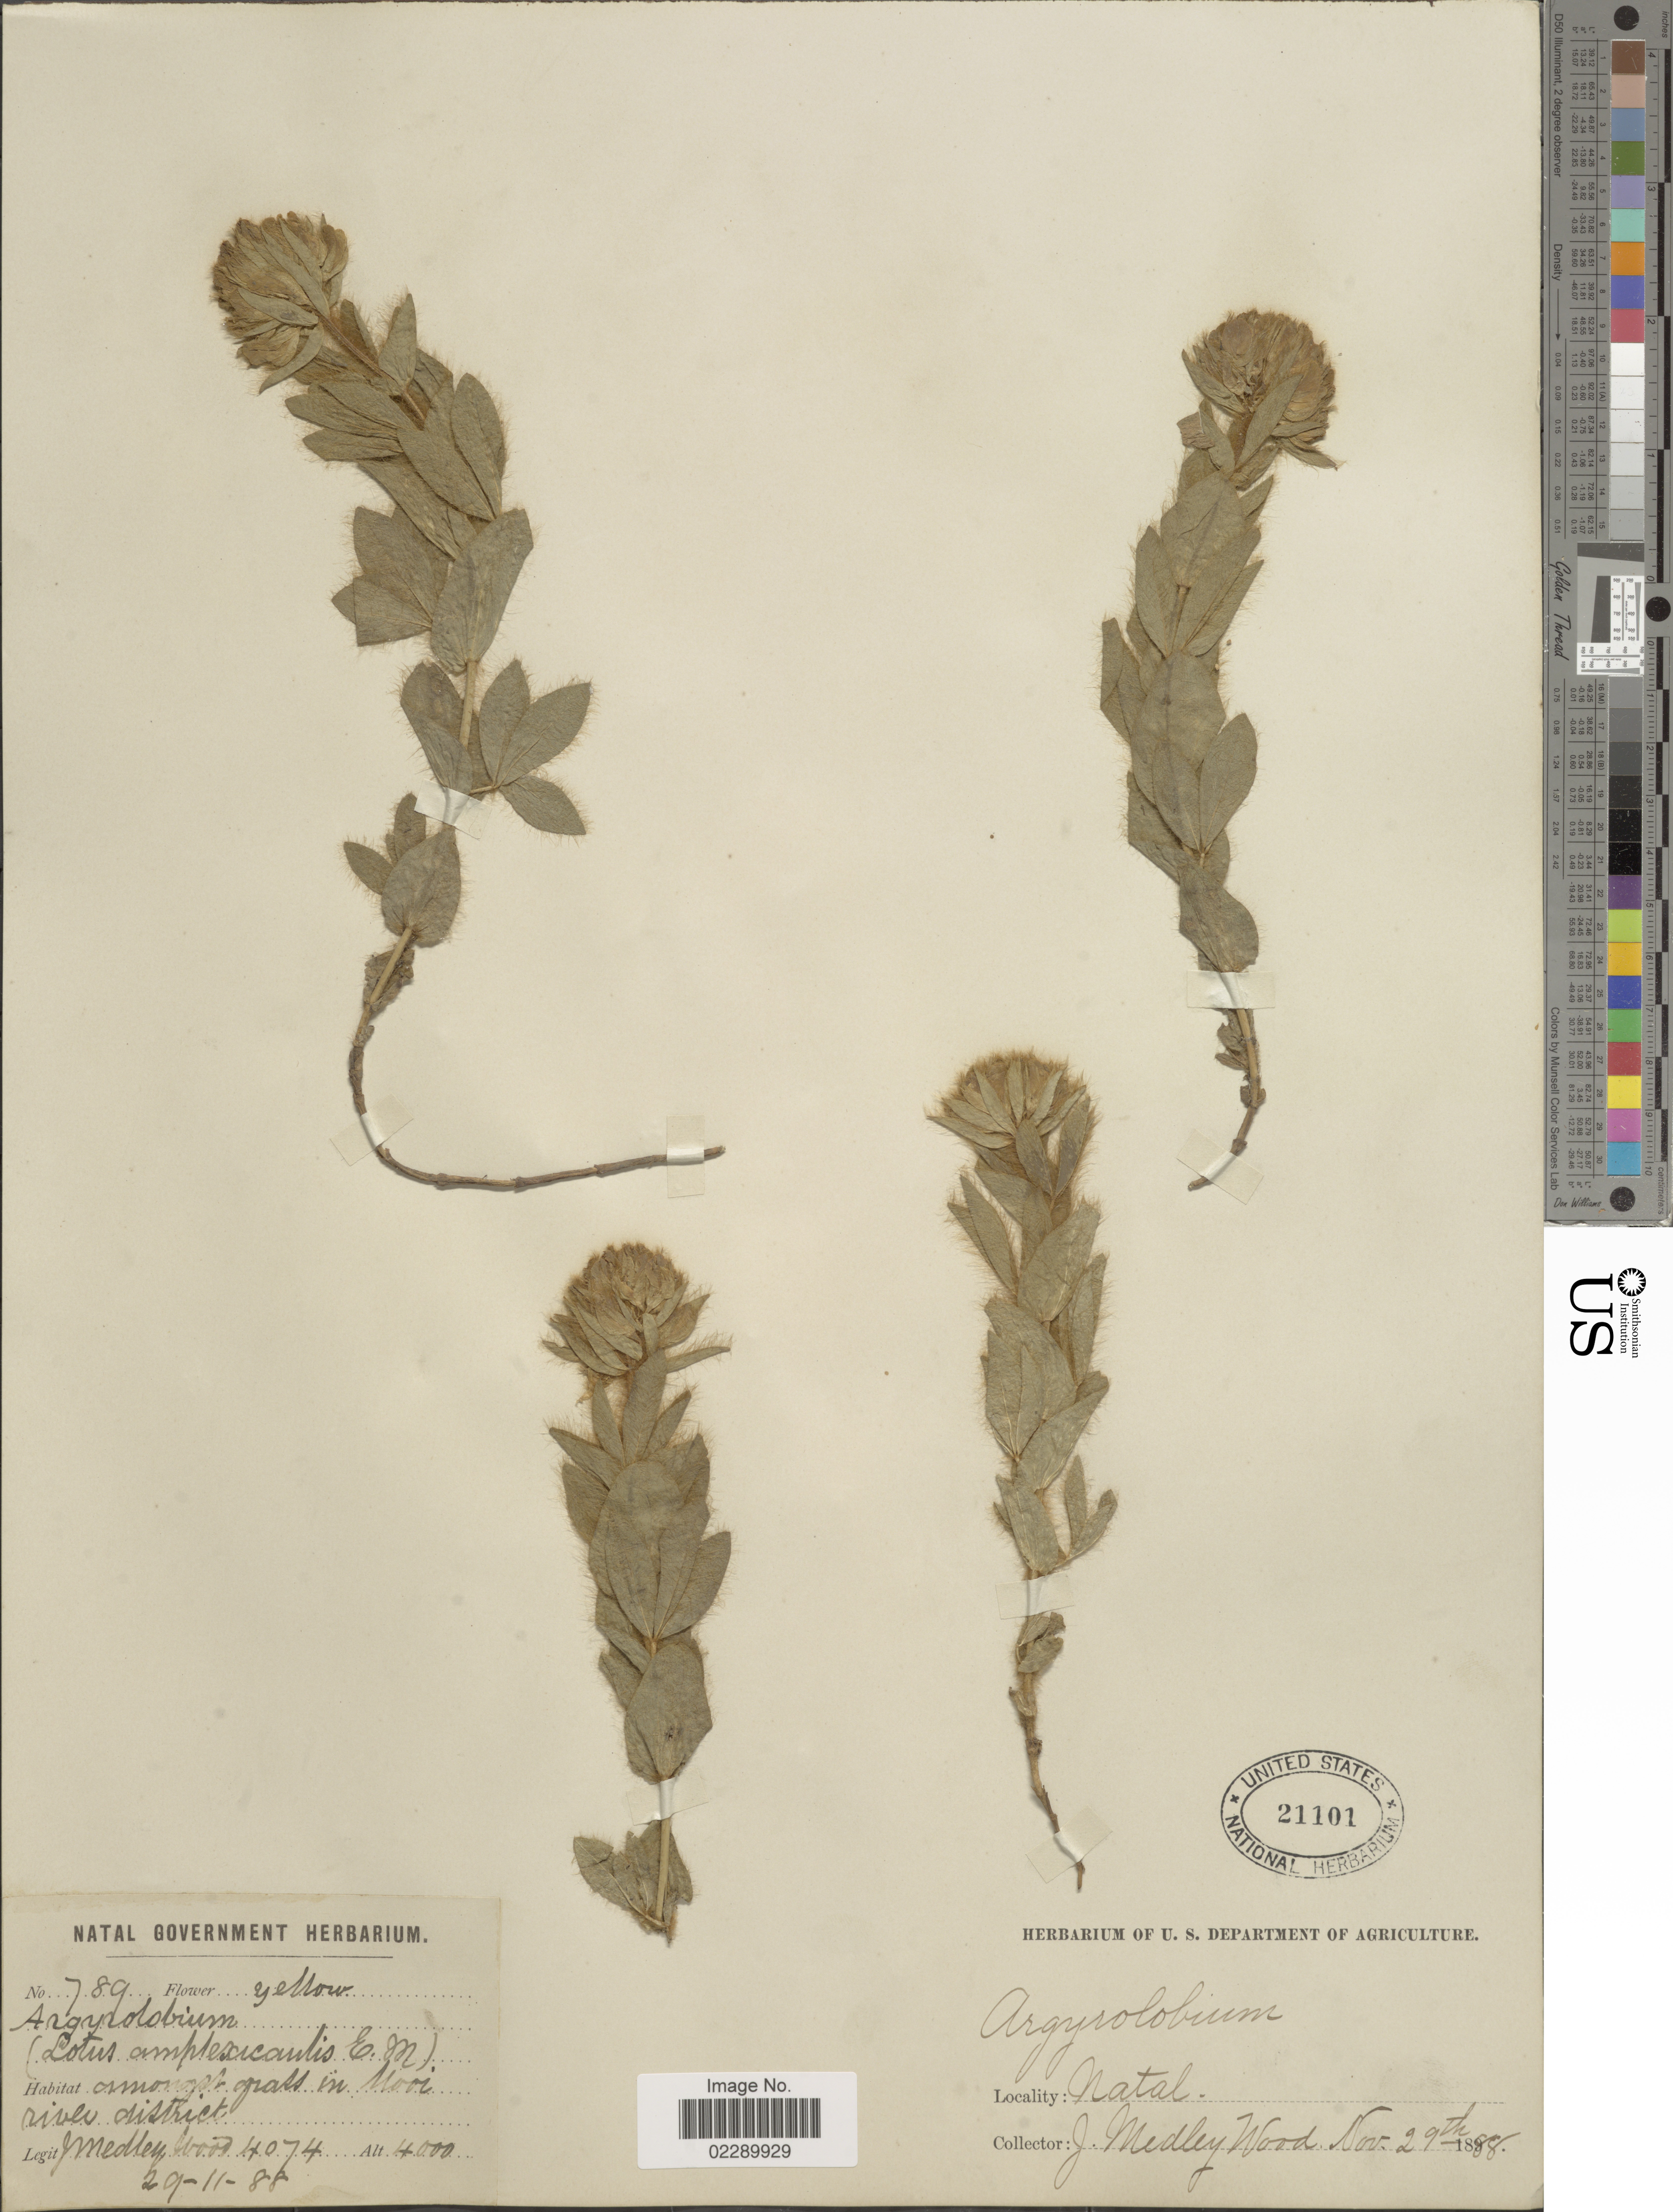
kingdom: Plantae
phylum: Tracheophyta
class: Magnoliopsida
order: Fabales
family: Fabaceae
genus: Argyrolobium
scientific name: Argyrolobium sp.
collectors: J. Medley Wood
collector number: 789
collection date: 1888-11-29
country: South Africa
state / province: KwaZulu-Natal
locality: Amongst grass in Mooi river district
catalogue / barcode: US 21101